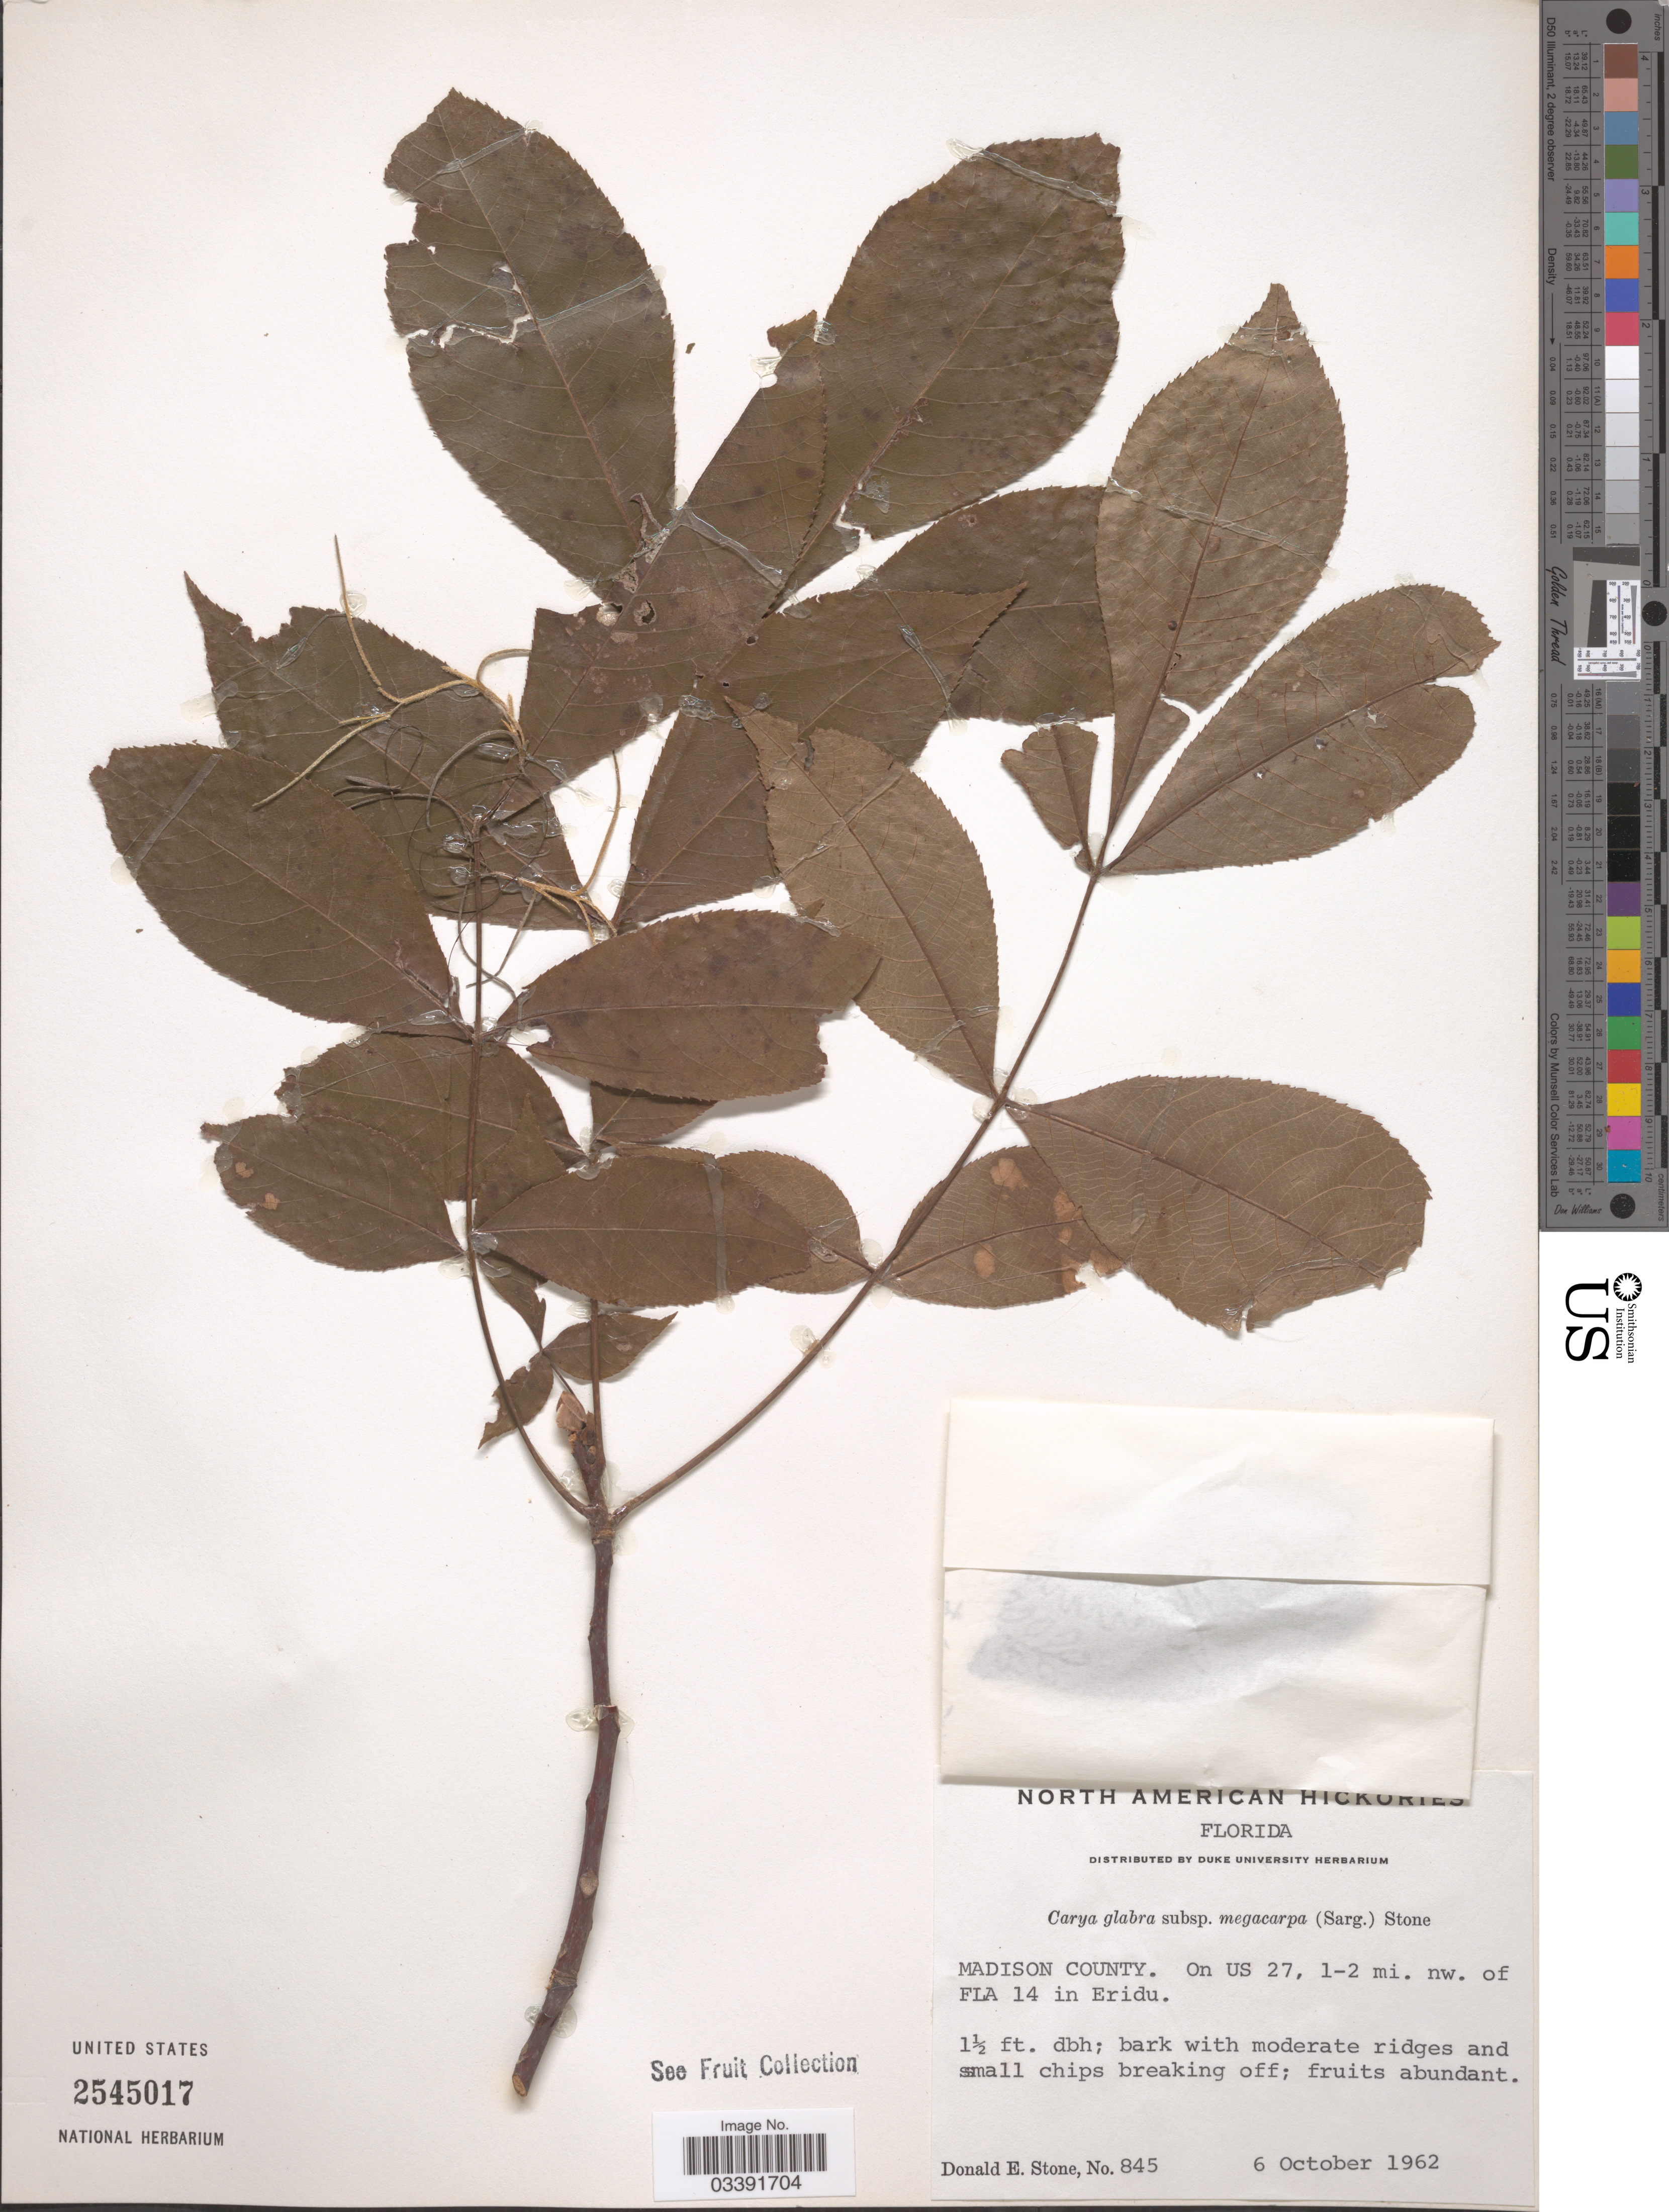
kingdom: Plantae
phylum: Tracheophyta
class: Magnoliopsida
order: Fagales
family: Juglandaceae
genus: Carya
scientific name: Carya glabra var. megacarpa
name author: (Sarg.) Sarg.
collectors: D. Stone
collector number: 845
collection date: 1962-10-06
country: United States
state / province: Florida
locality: Madison County. On US 27, 1-2 mi. nw. of FLA 14 in Eridu.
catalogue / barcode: US 2545017